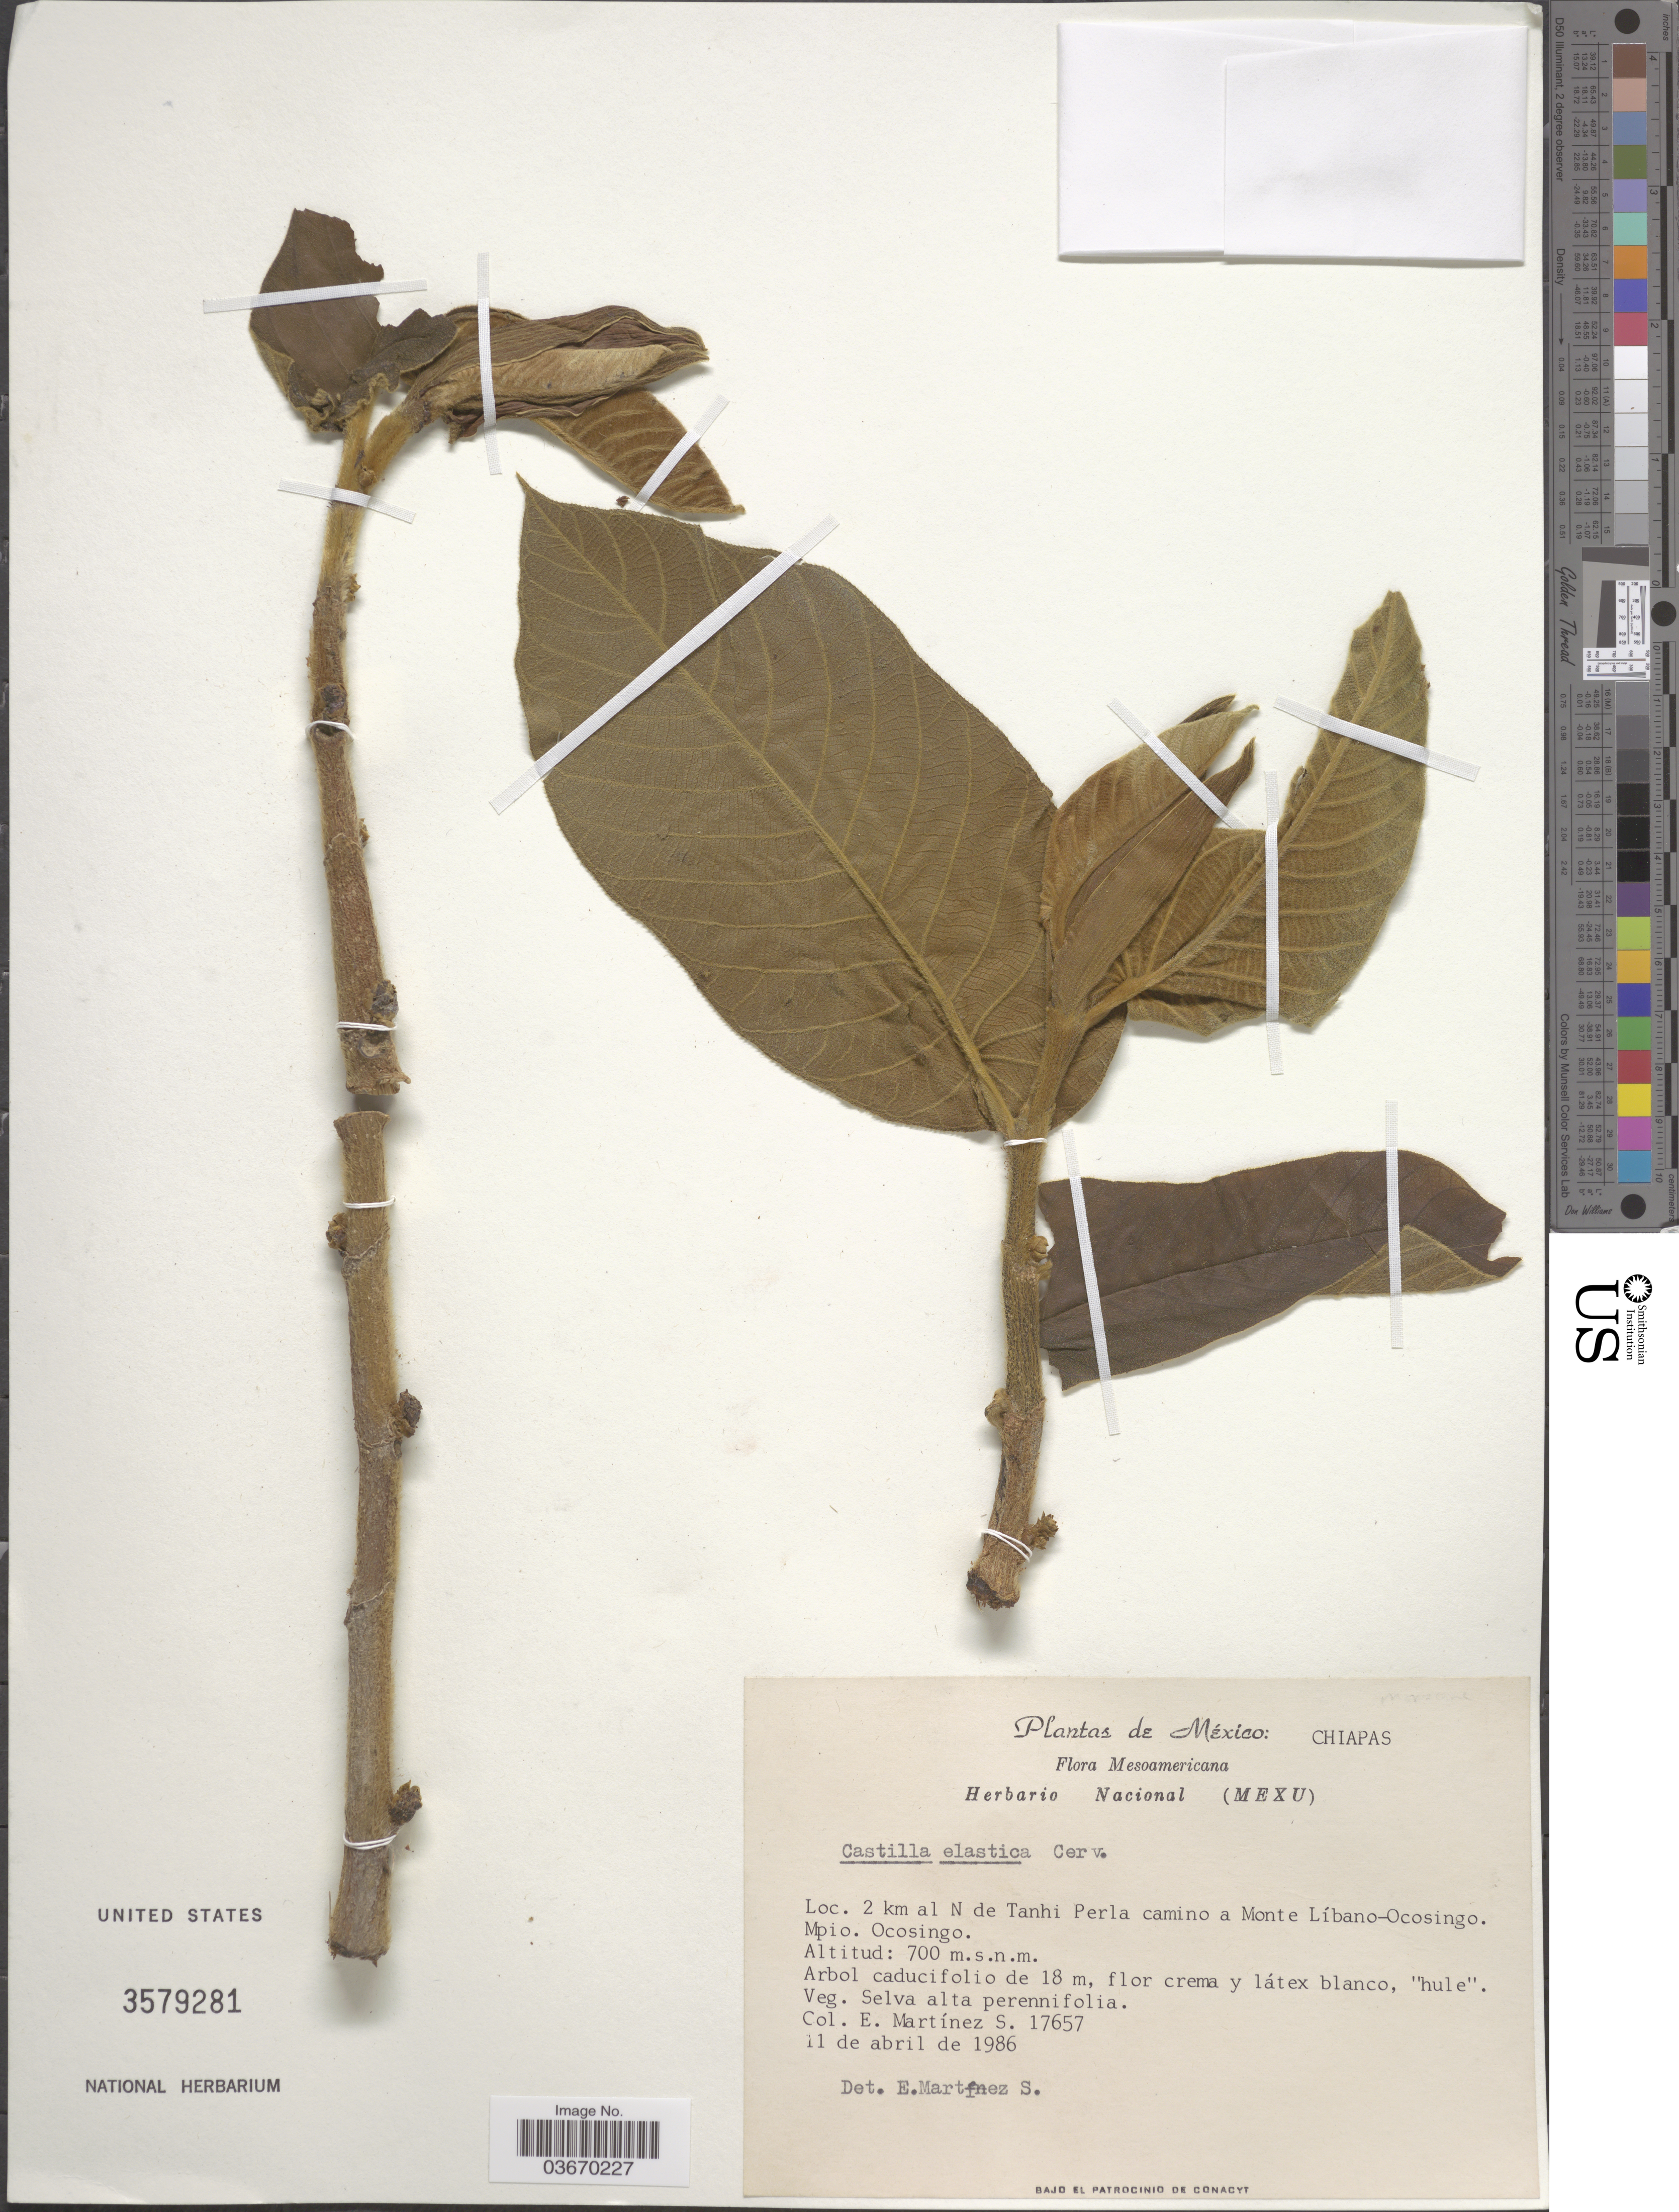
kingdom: Plantae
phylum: Tracheophyta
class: Magnoliopsida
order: Rosales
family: Moraceae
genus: Castilla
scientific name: Castilla elastica subsp. elastica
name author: Sessé ex Cerv.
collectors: E. M. Martínez S.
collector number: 17657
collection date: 1986-04-11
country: Mexico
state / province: Chiapas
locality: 2 km al N de Tanhi Perla camino a Monte Líbano-Ocosingo. Mpio. Ocosingo.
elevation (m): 700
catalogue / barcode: US 3579281